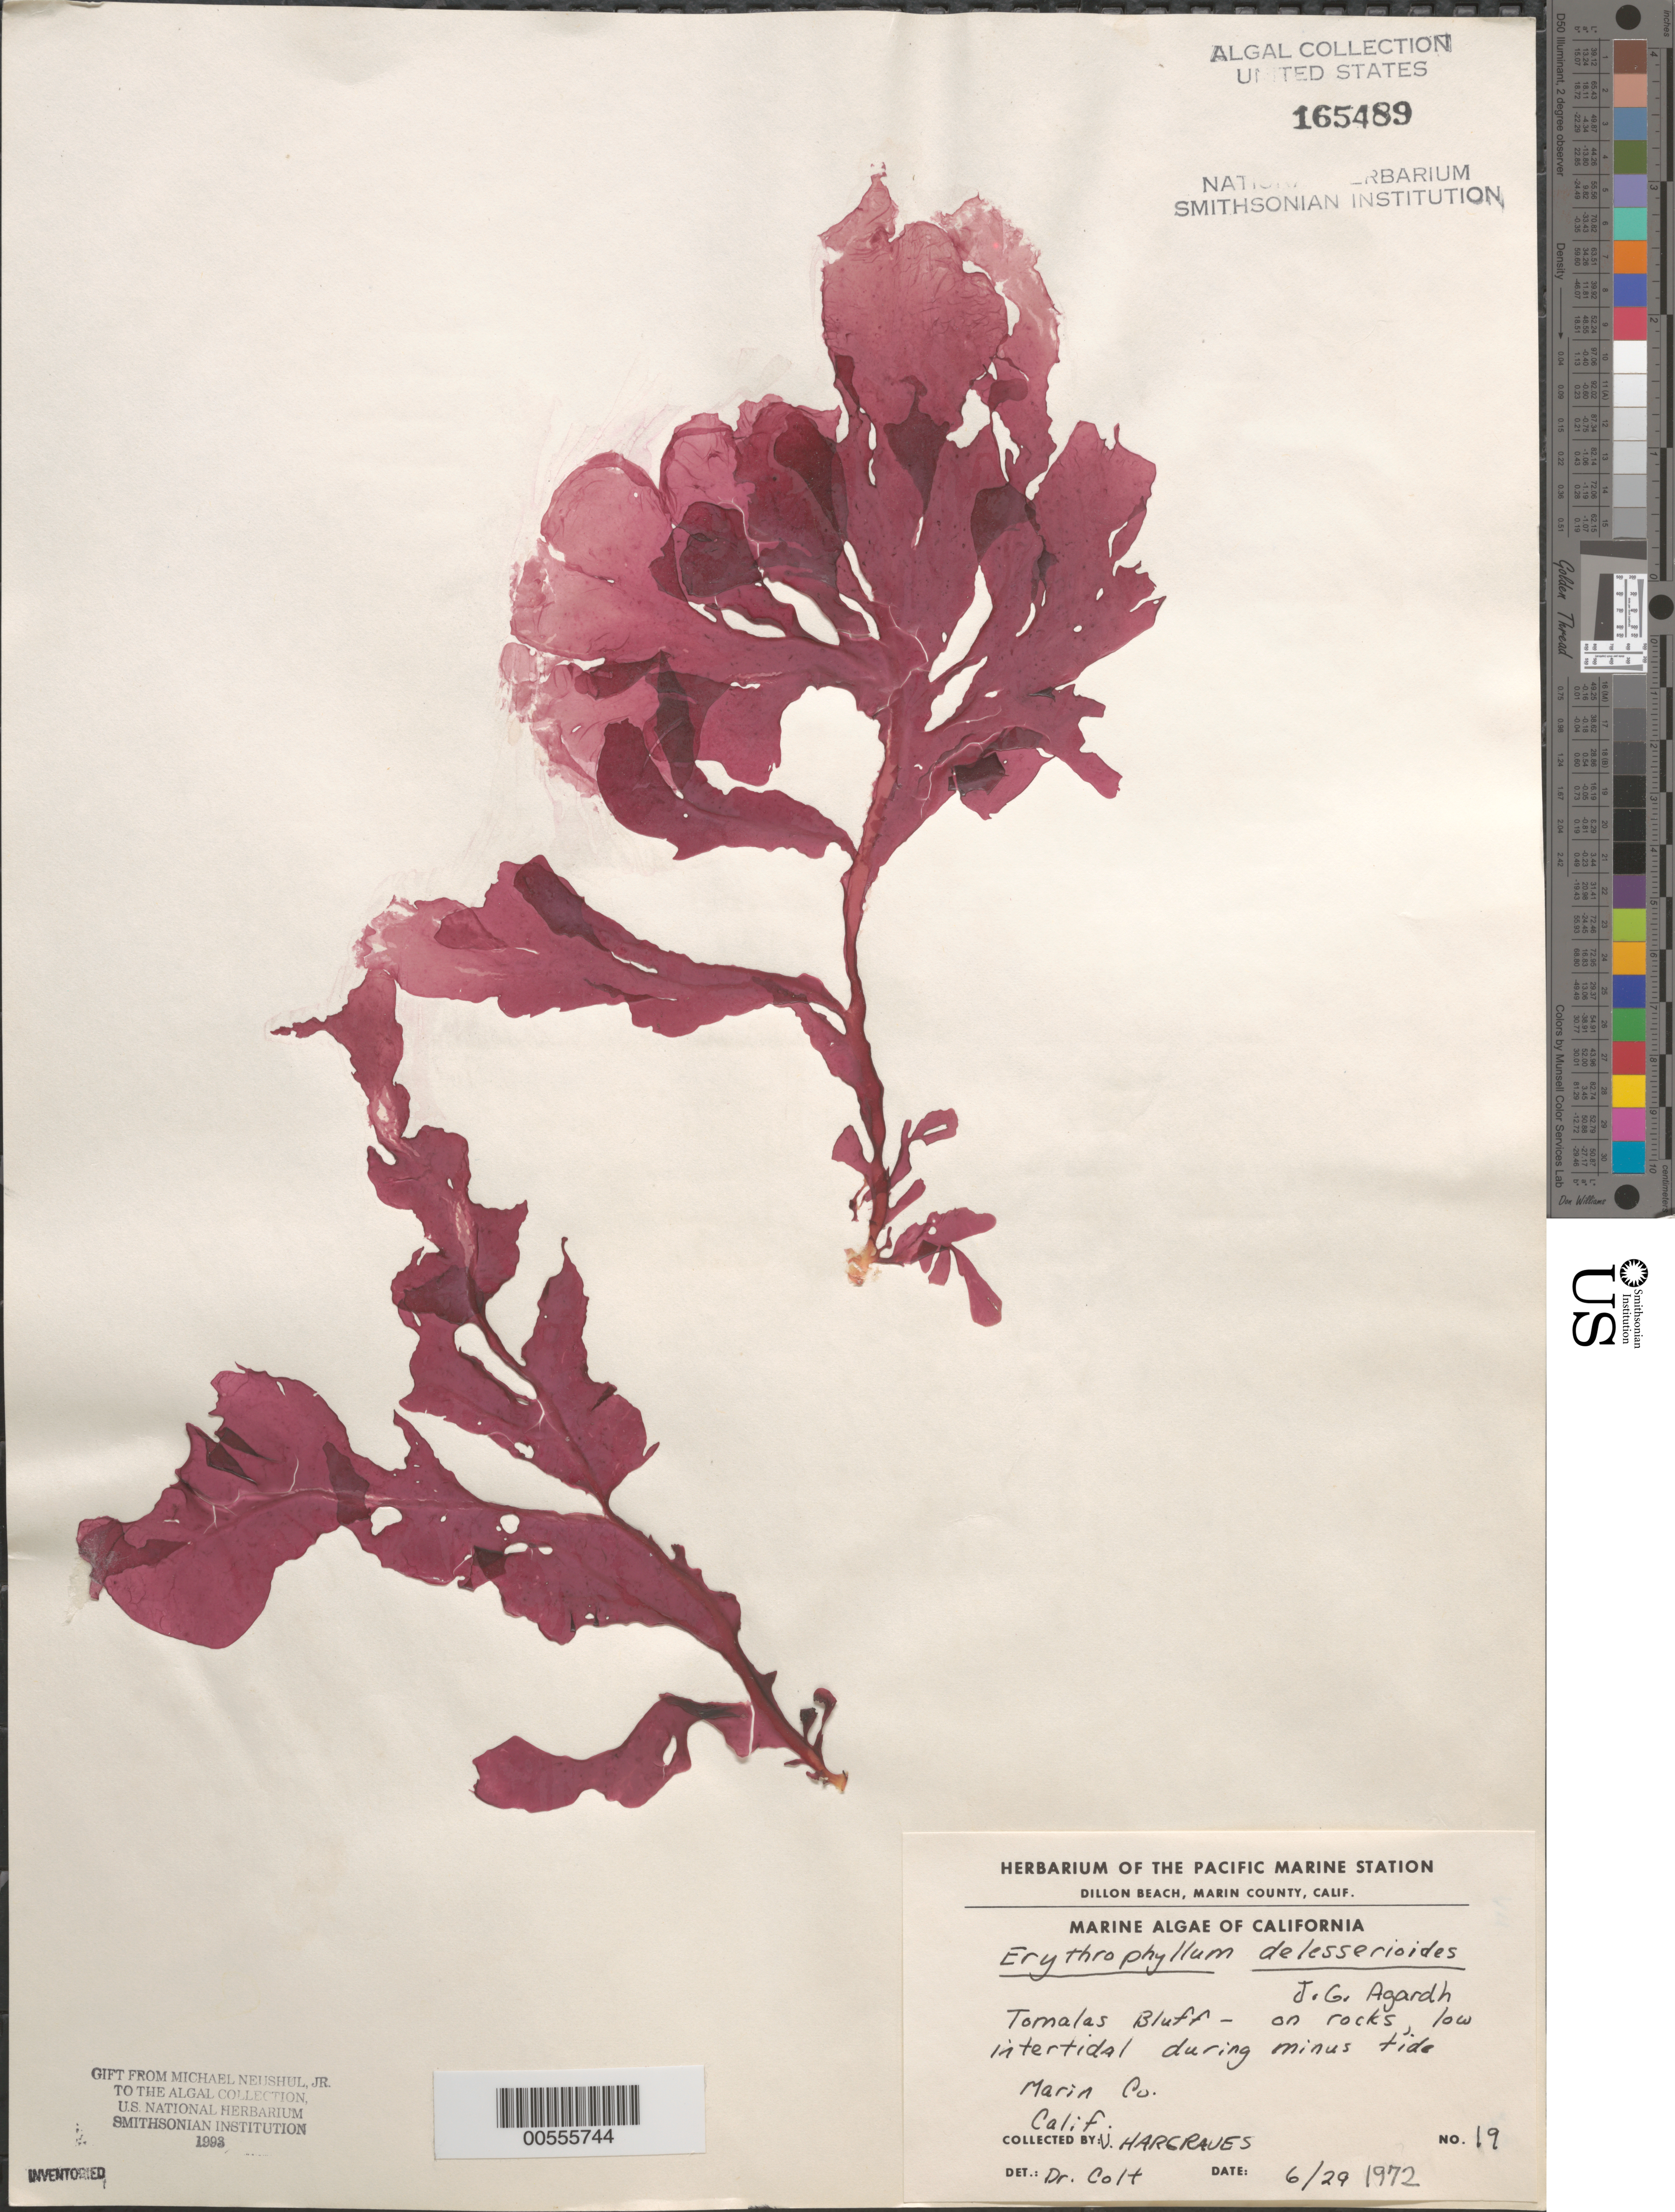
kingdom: Plantae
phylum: Rhodophyta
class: Florideophyceae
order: Gigartinales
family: Kallymeniaceae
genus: Erythrophyllum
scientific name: Erythrophyllum delesserioides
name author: J. Agardh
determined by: Colt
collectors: V. Hargraves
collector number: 19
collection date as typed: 29 Jun 1972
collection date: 1972-06-29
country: United States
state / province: California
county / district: Marin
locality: Tomales Bluff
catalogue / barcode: US 165489